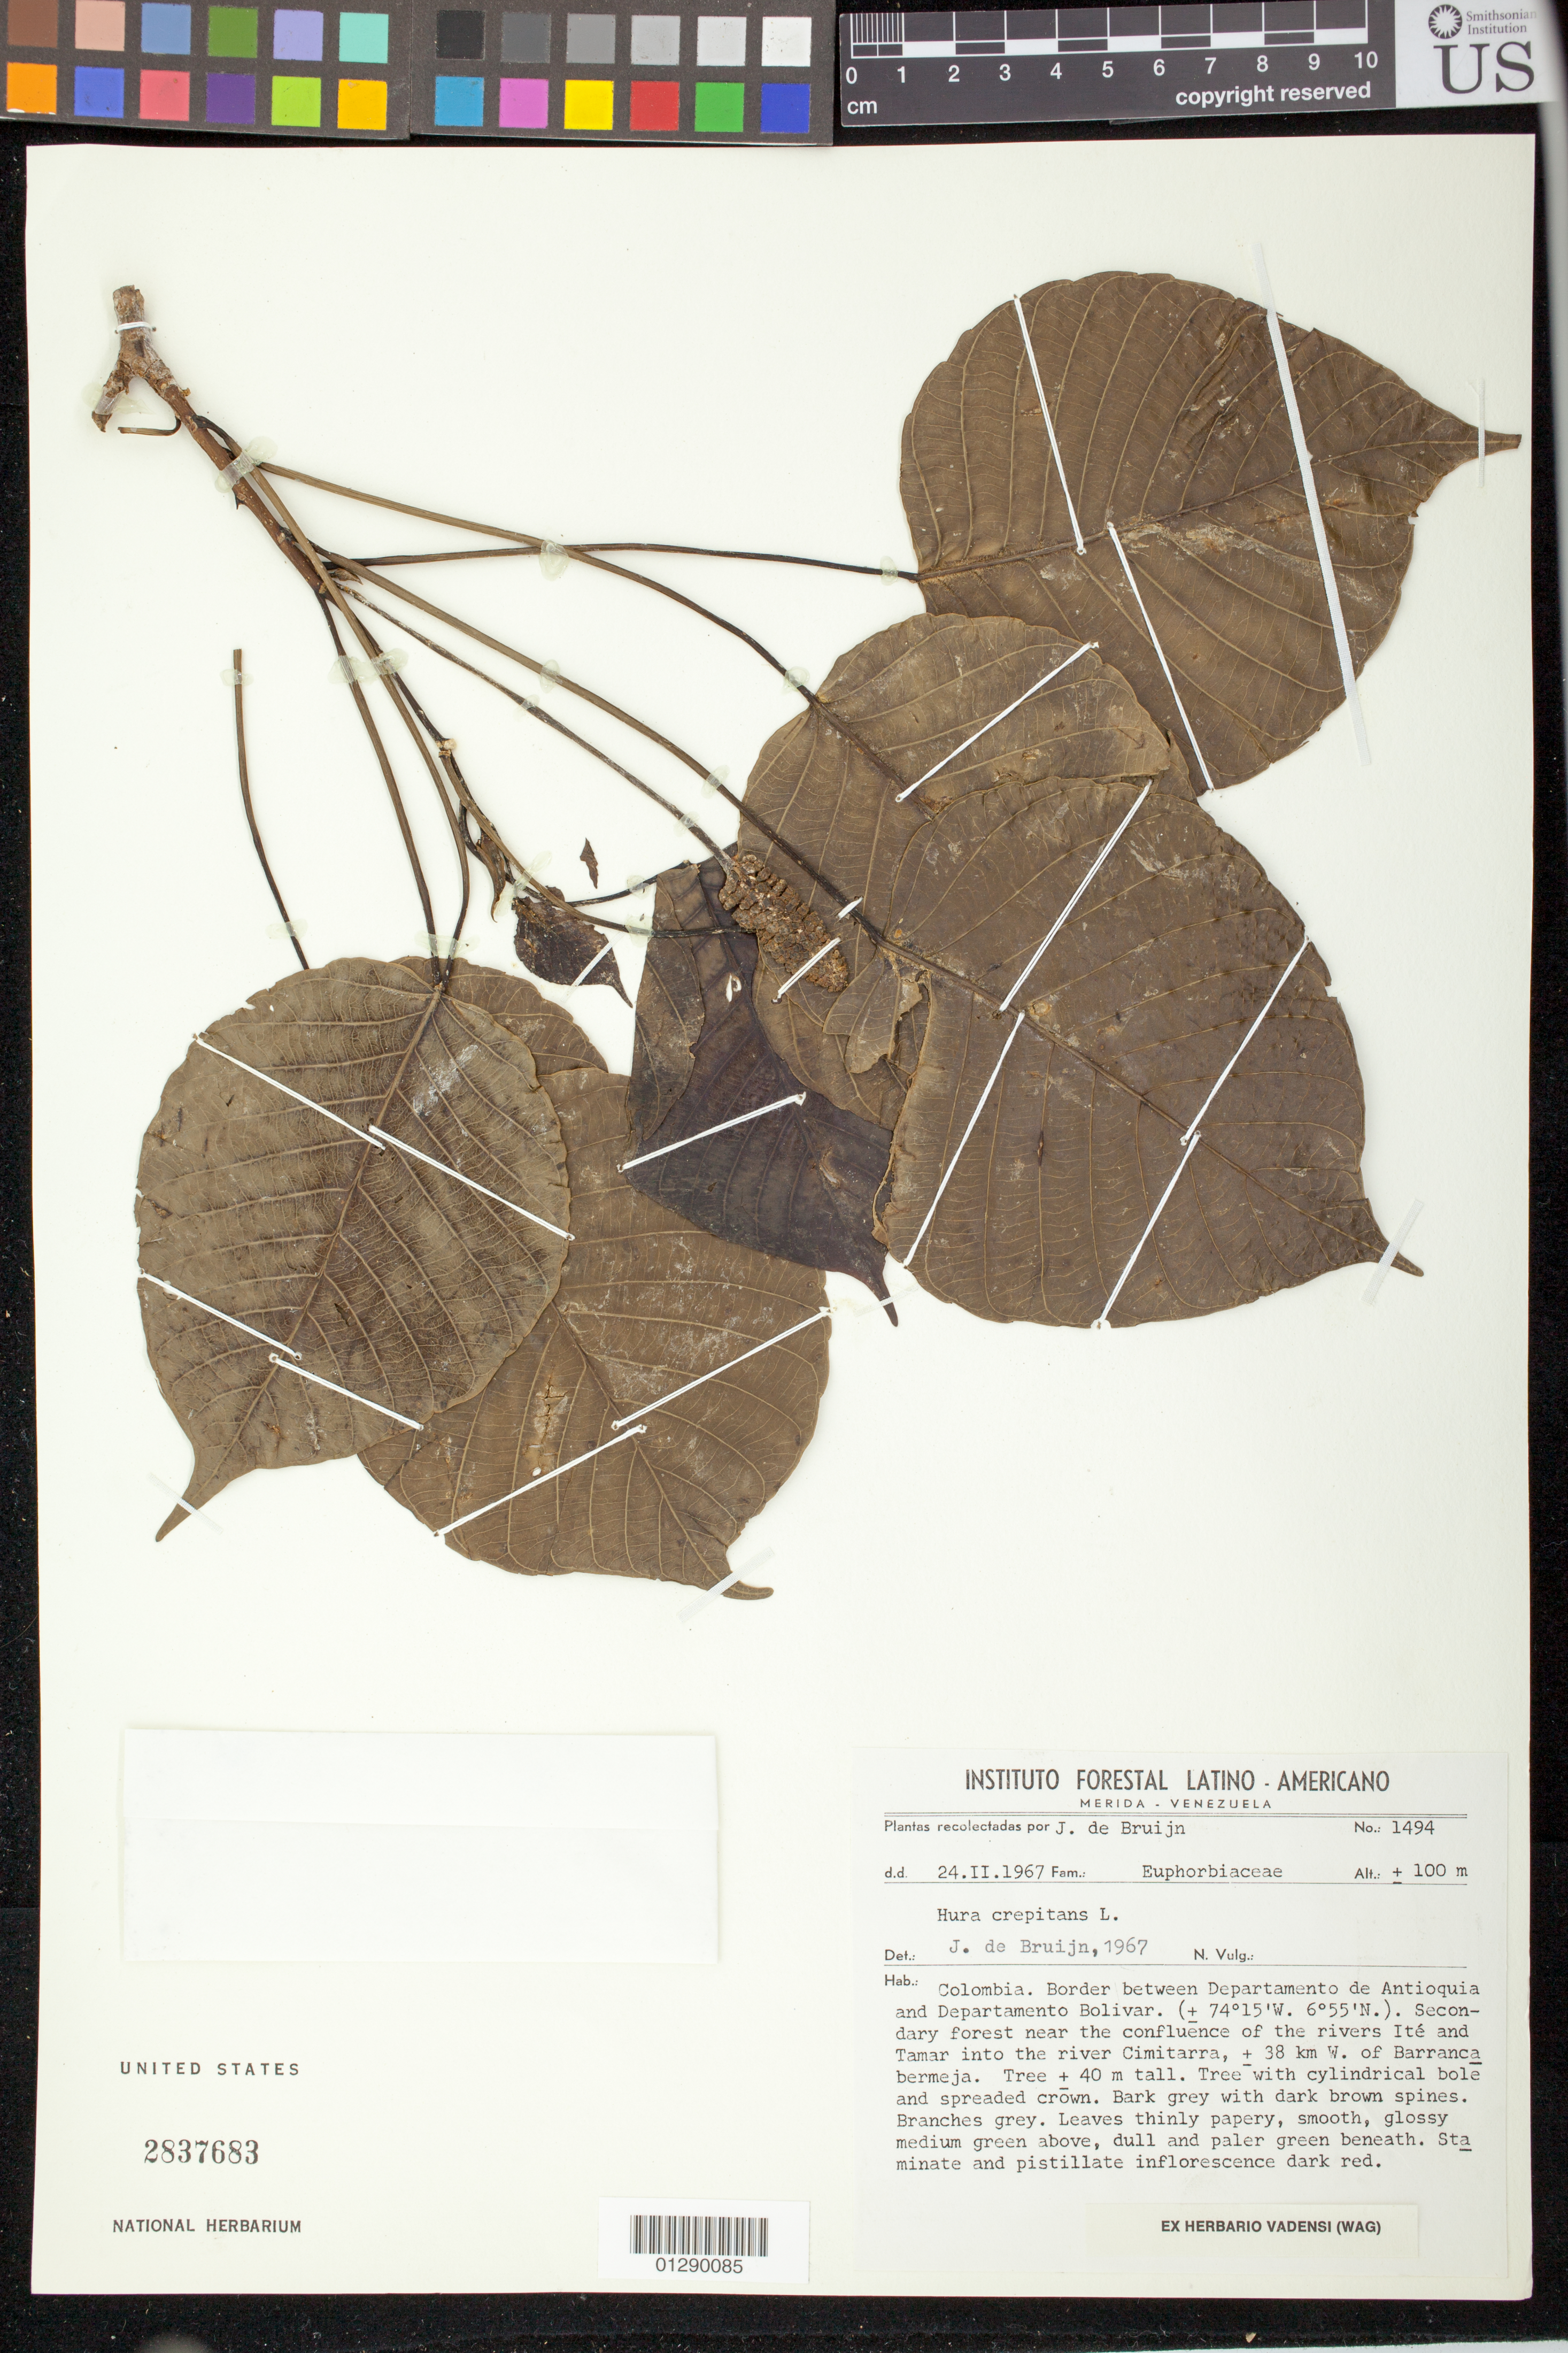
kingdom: Plantae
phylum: Tracheophyta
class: Magnoliopsida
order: Malpighiales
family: Euphorbiaceae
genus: Hura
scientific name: Hura crepitans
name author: L.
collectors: J. Bruijn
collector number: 1494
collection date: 1967-02-24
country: Colombia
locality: Border between Departamento de Antioquia and Departamento Bolivar. near the confluence of the rivers Ite and Tamar into the river Cimitarra, 38 km W. of Barranca bermeja.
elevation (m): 100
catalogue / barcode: US 2837683